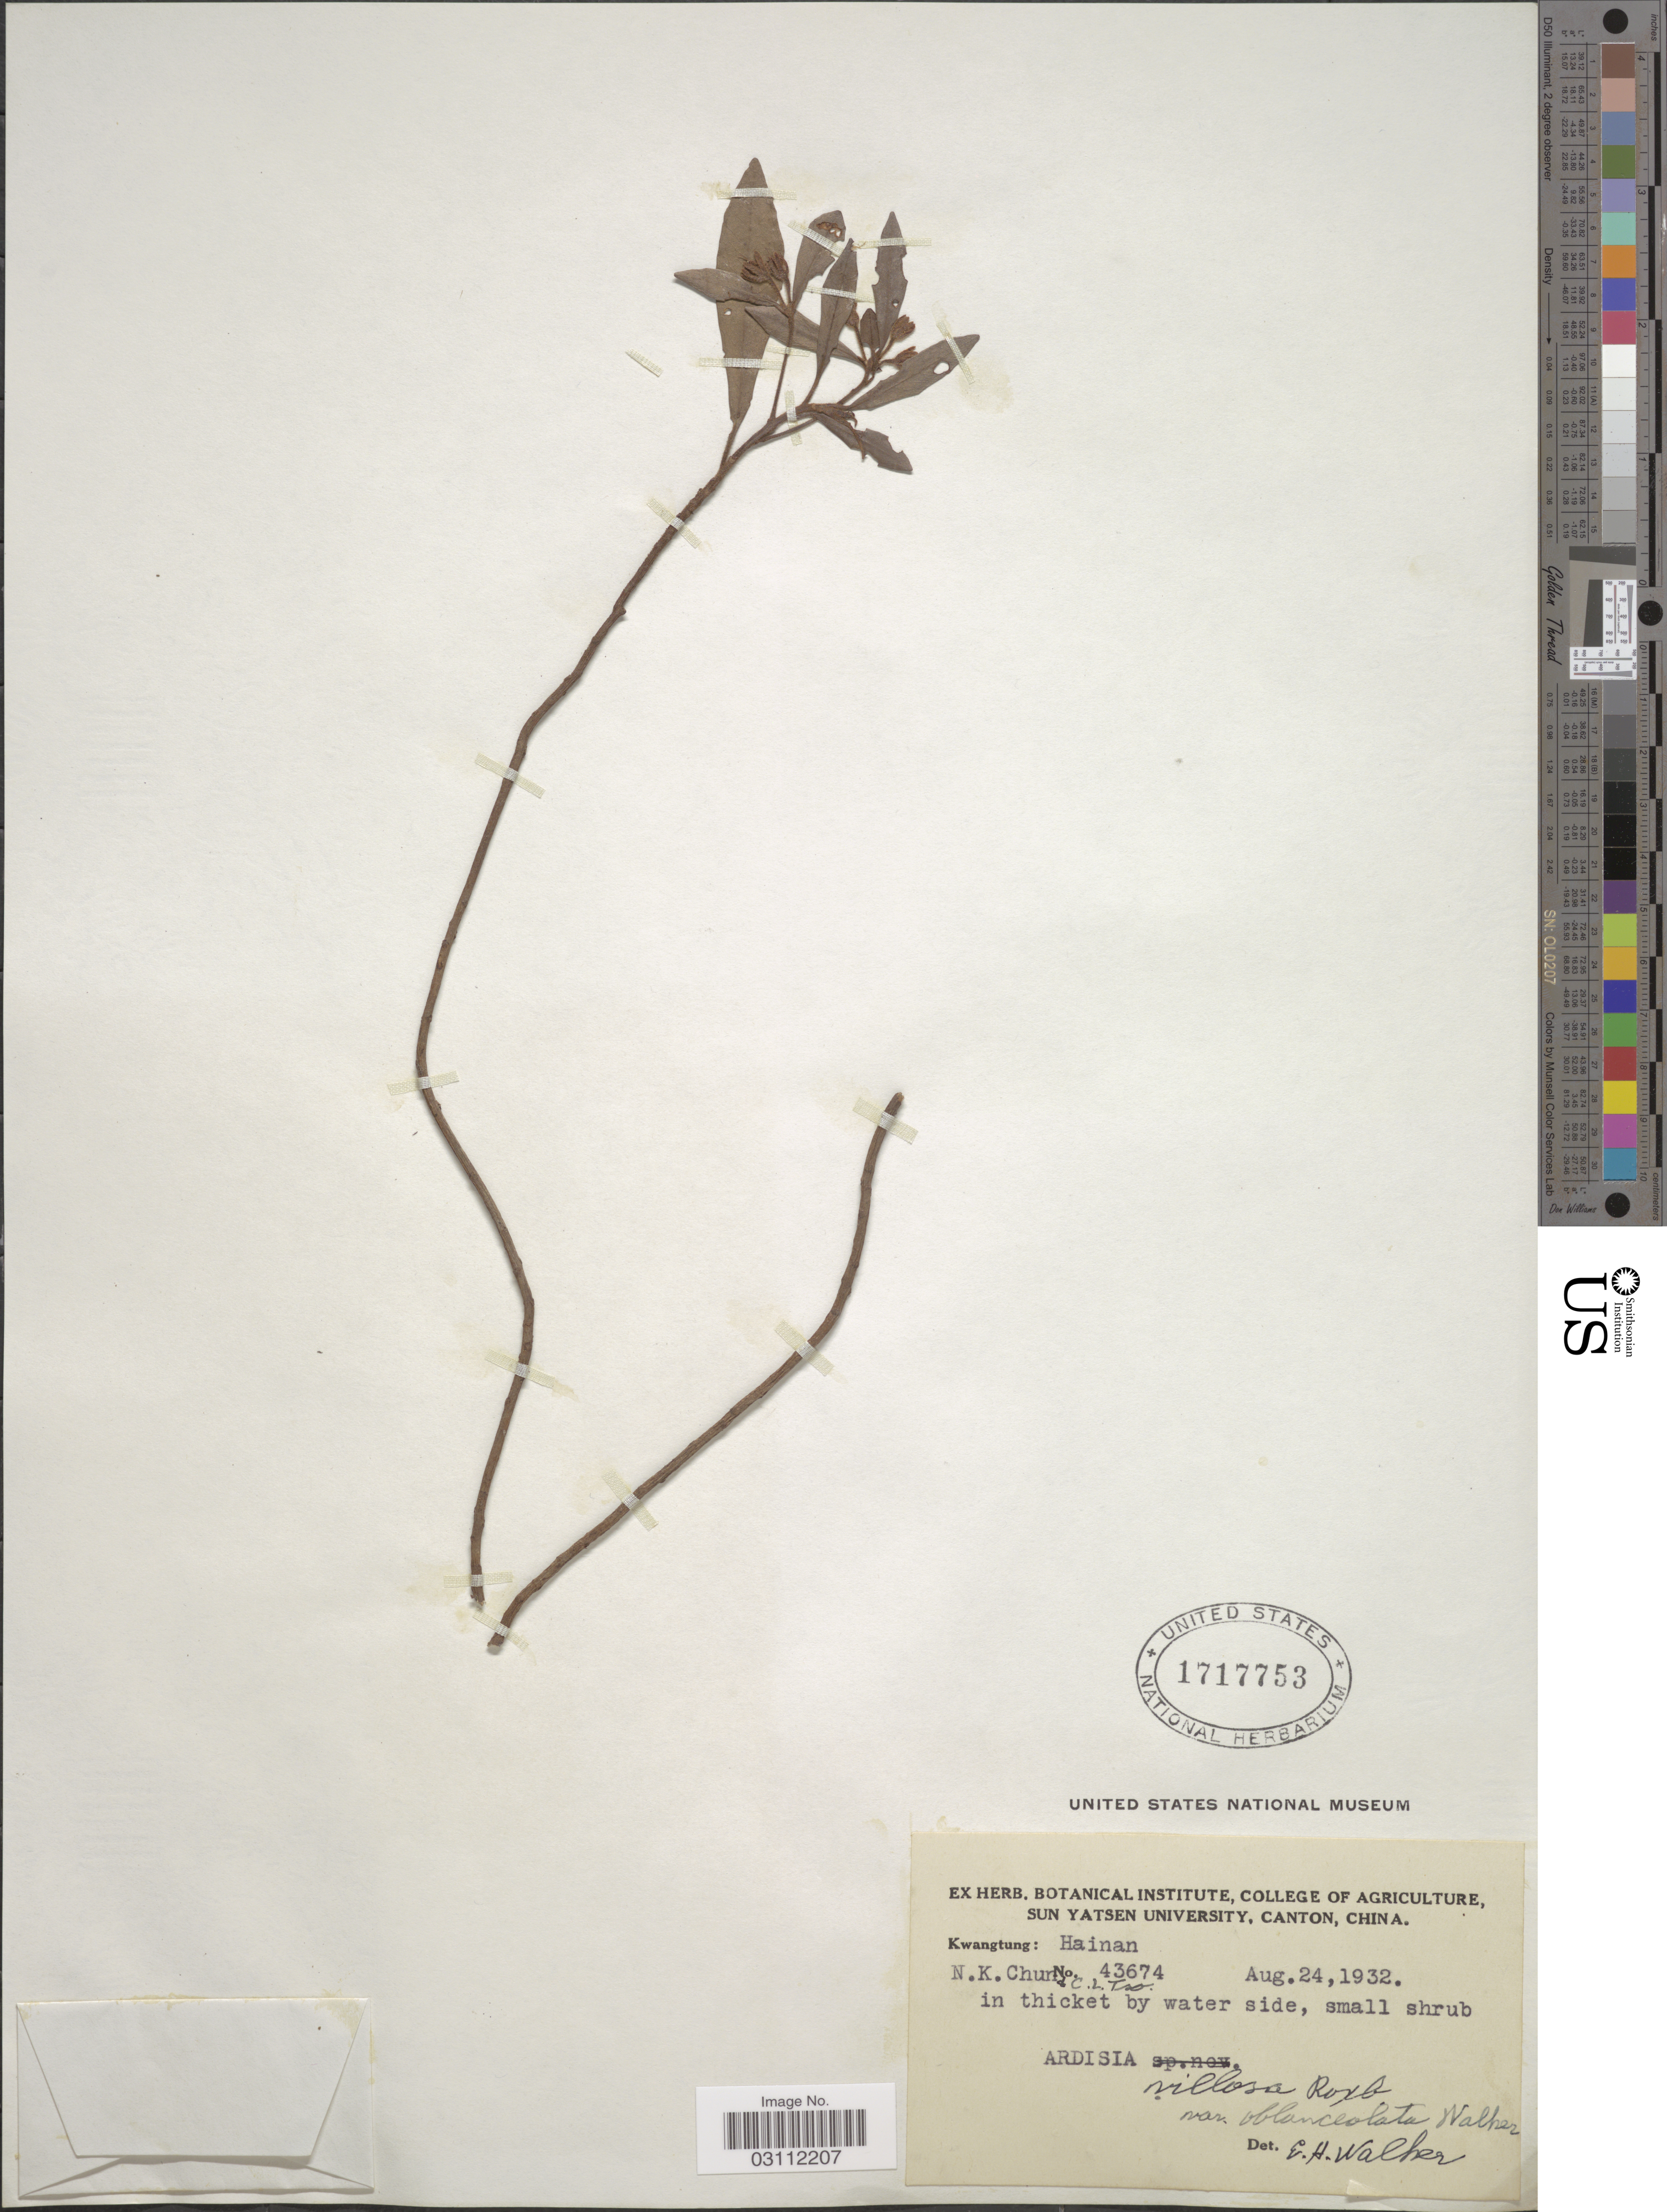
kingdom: Plantae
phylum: Tracheophyta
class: Magnoliopsida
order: Ericales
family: Primulaceae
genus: Ardisia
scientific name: Ardisia villosa var. oblanceolata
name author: E. Walker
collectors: N. K. Chun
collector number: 43674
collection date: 1932-08-24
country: China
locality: Kwangtung: Hainan.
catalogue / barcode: US 1717753